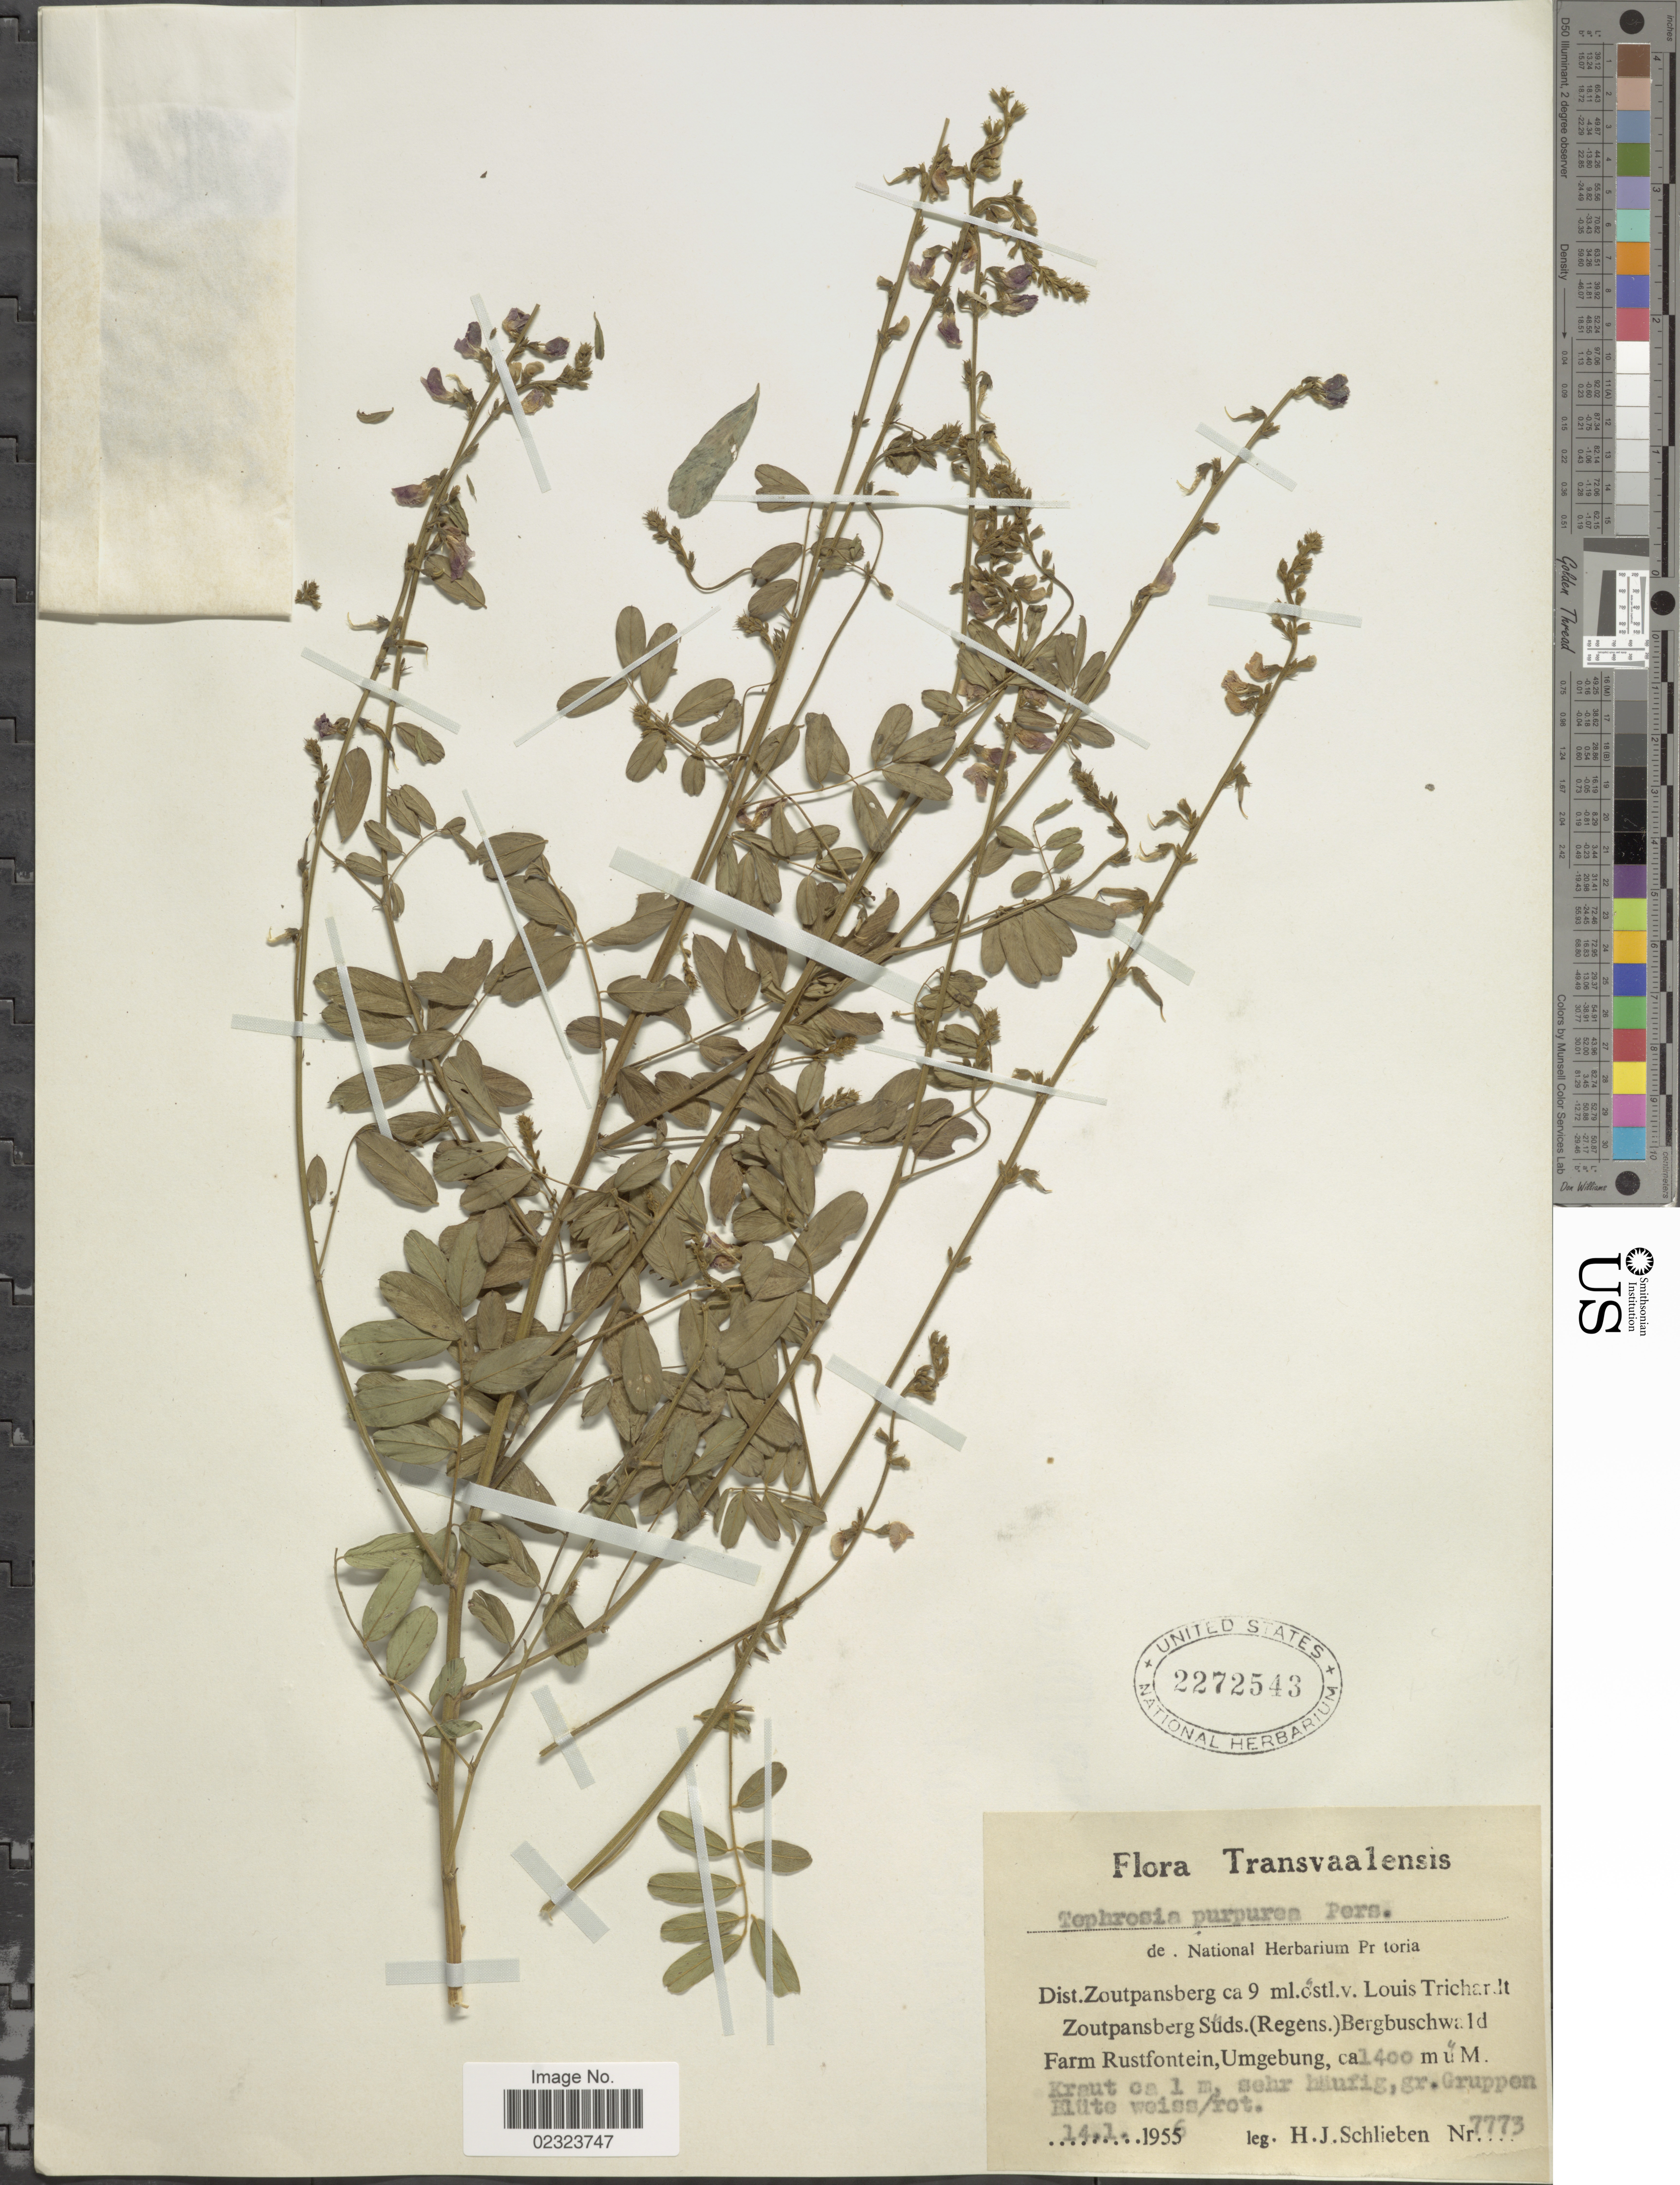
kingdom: Plantae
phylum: Tracheophyta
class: Magnoliopsida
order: Fabales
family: Fabaceae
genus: Tephrosia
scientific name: Tephrosia purpurea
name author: (L.) Pers.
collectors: H. J. Schlieben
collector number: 7773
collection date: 1956-01-14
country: South Africa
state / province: Limpopo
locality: Transvaalensis, Dist. Zoutpansberg ca 9 ml. ostl. v. Louis Trichardt Zoutpansberg Sud. (Regens) Bergbuschwald Farm Rustfontein, Umgebung.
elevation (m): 1400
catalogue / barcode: US 2272543